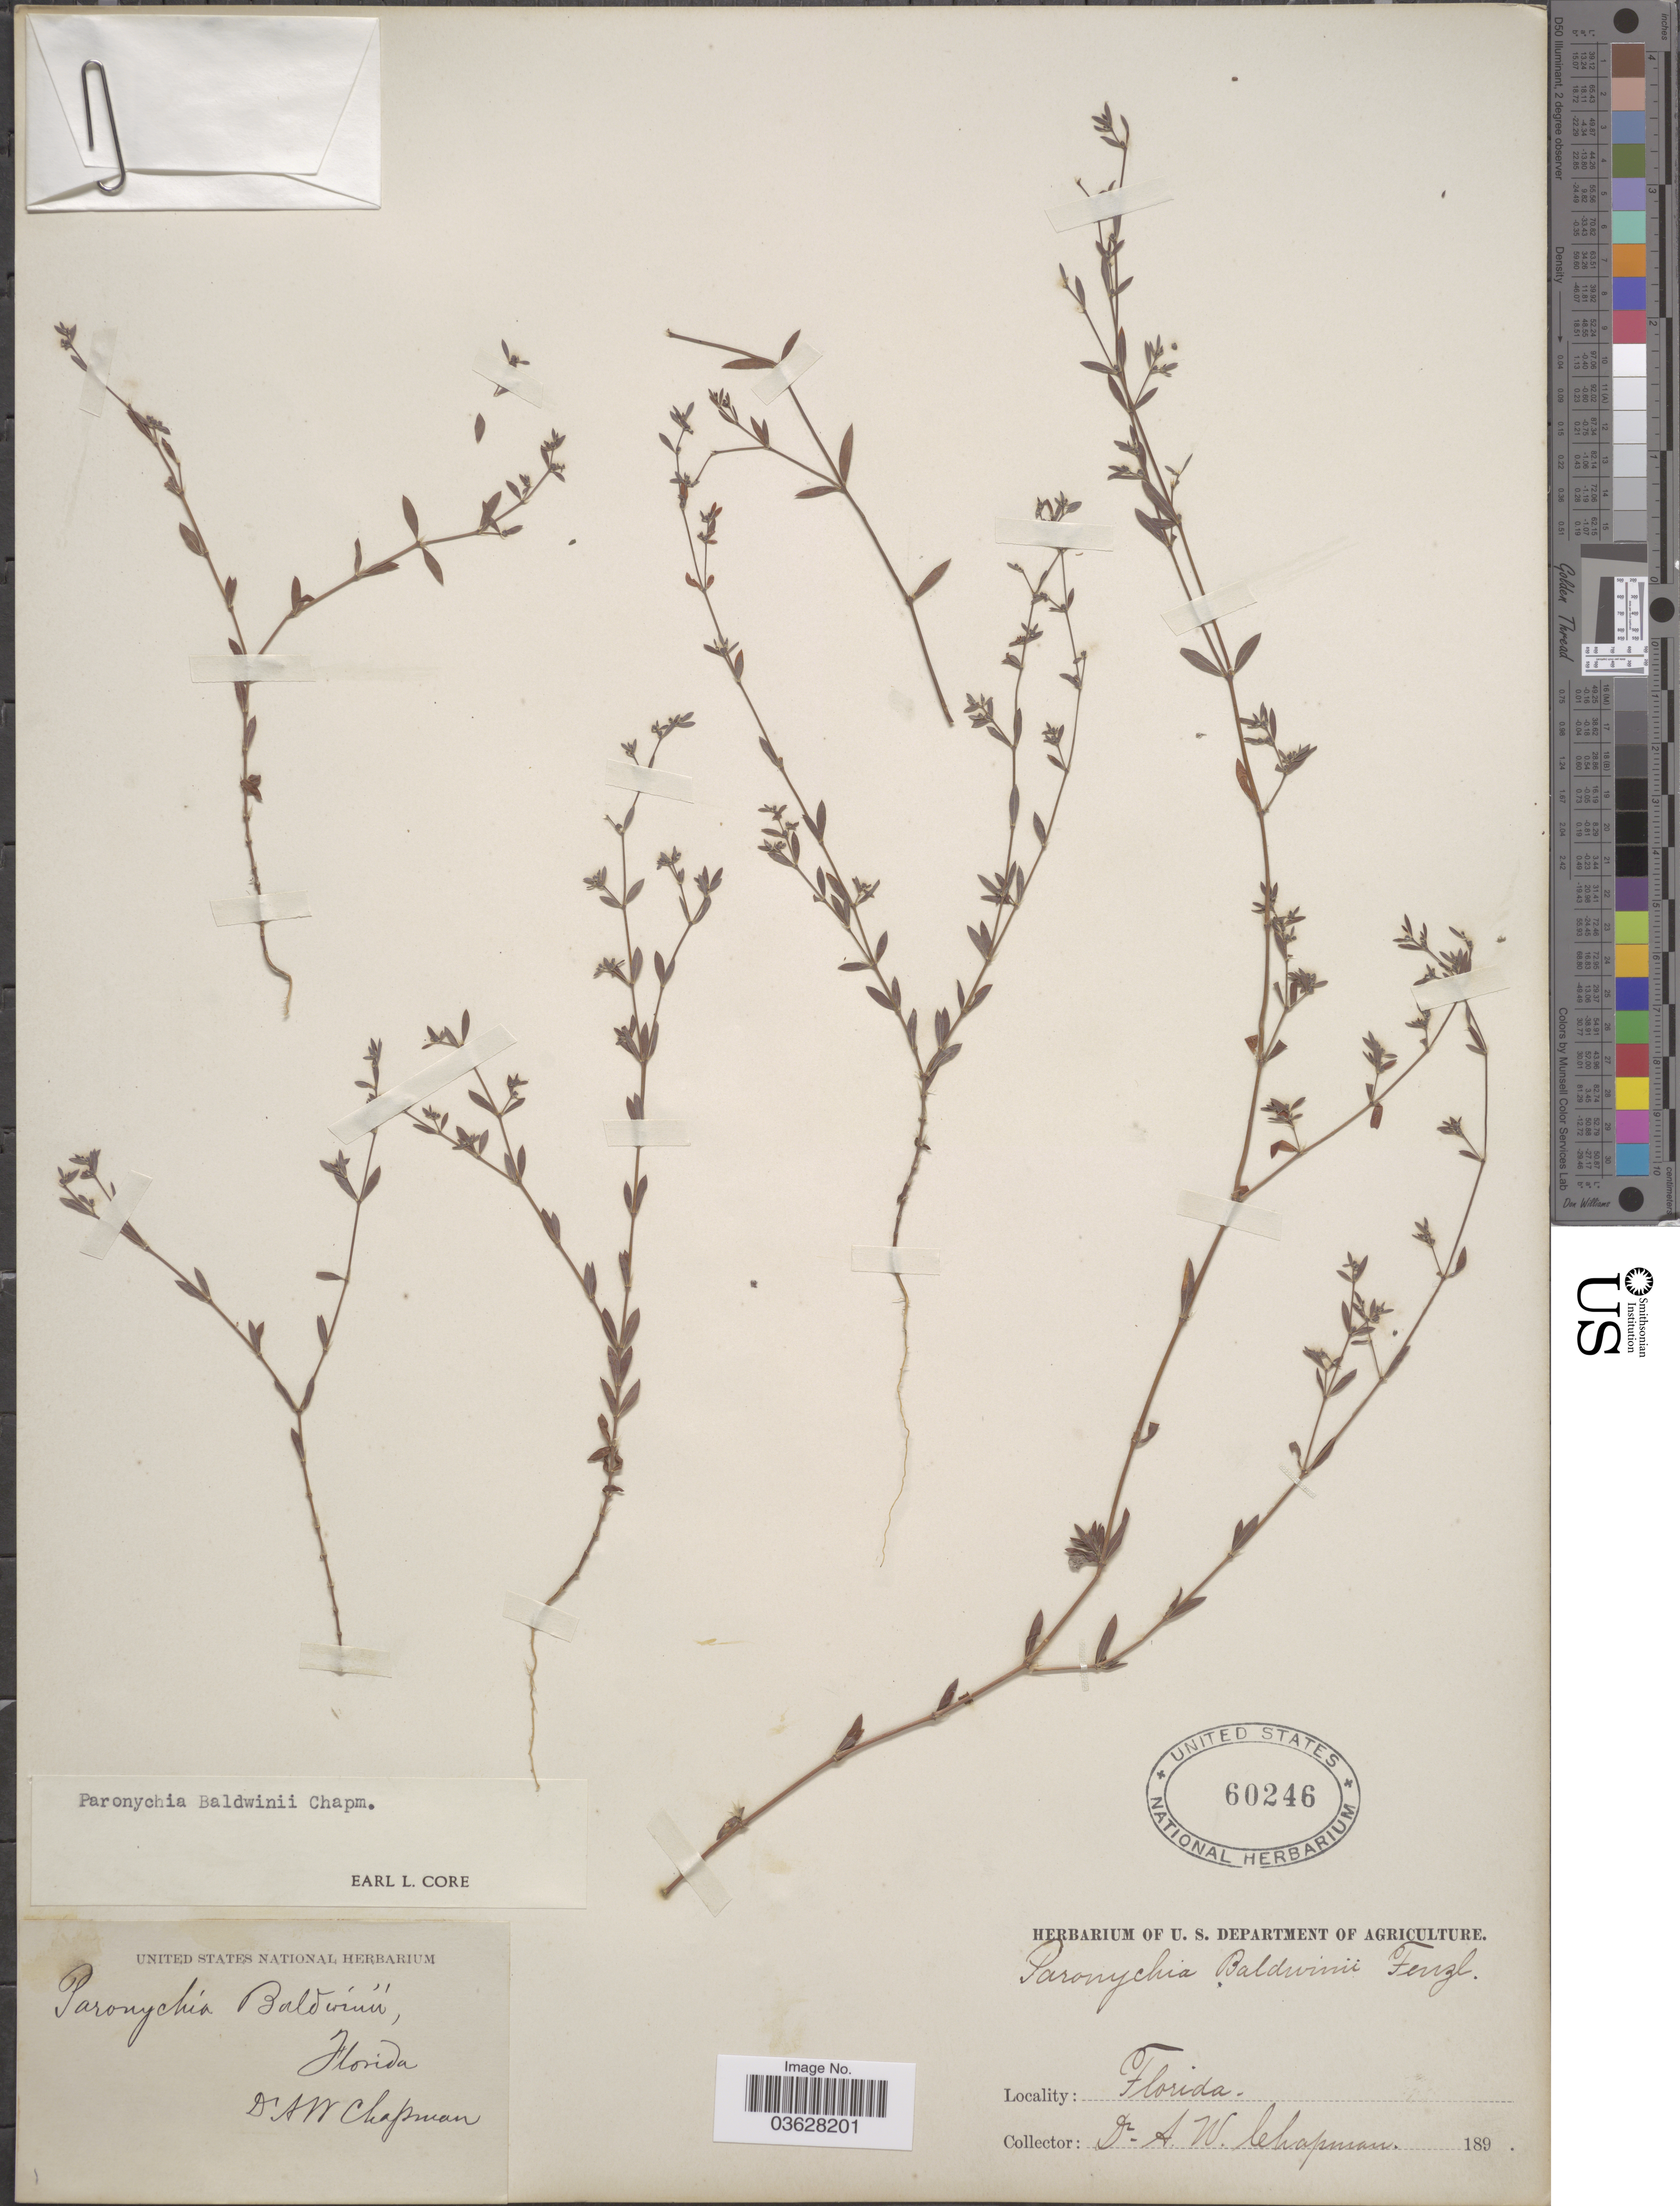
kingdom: Plantae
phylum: Tracheophyta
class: Magnoliopsida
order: Caryophyllales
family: Caryophyllaceae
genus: Paronychia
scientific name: Paronychia baldwinii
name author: (A. Gray & Torr.) Fenzl ex Walp.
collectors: A. W. Chapman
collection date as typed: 189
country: United States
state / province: Florida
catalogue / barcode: US 60246